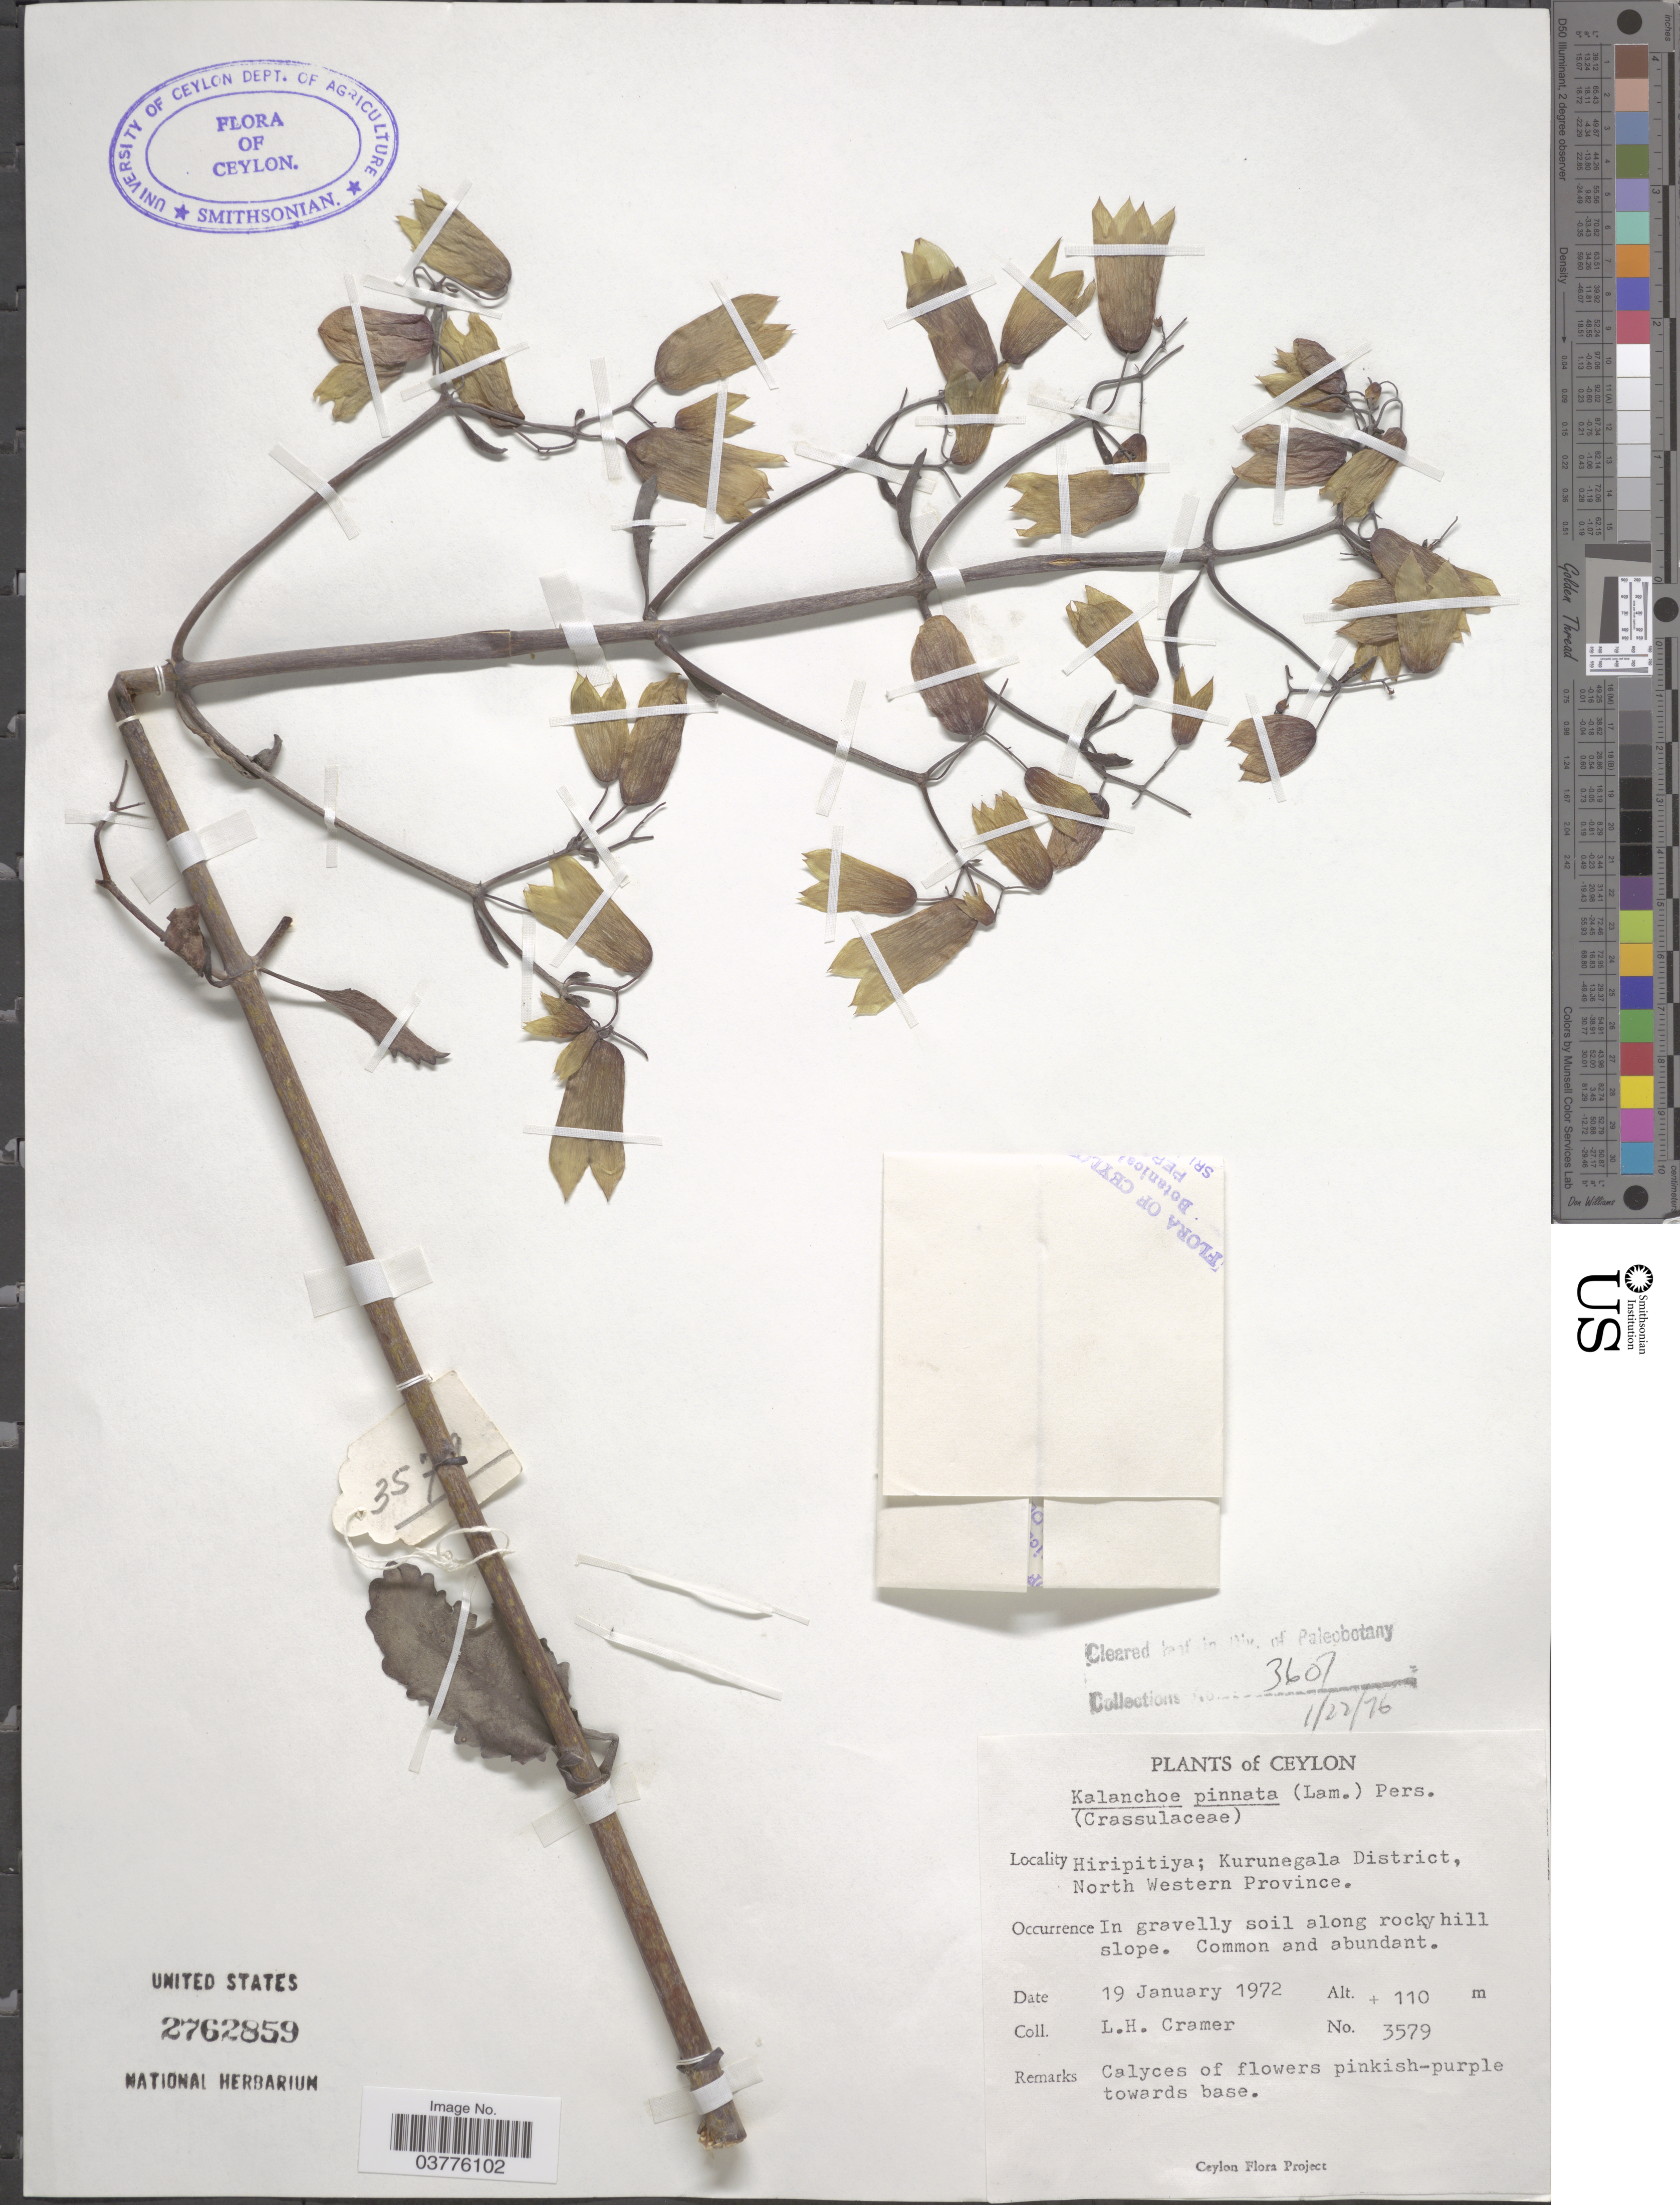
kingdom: Plantae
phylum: Tracheophyta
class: Magnoliopsida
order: Saxifragales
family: Crassulaceae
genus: Kalanchoe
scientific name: Kalanchoe pinnata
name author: (Lam.) Pers.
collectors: L. H. Cramer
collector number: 3579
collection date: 1972-01-19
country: Sri Lanka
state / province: North Western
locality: Ceylon. Hiripitiya; Kurunegala District.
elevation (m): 110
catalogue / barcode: US 2762859